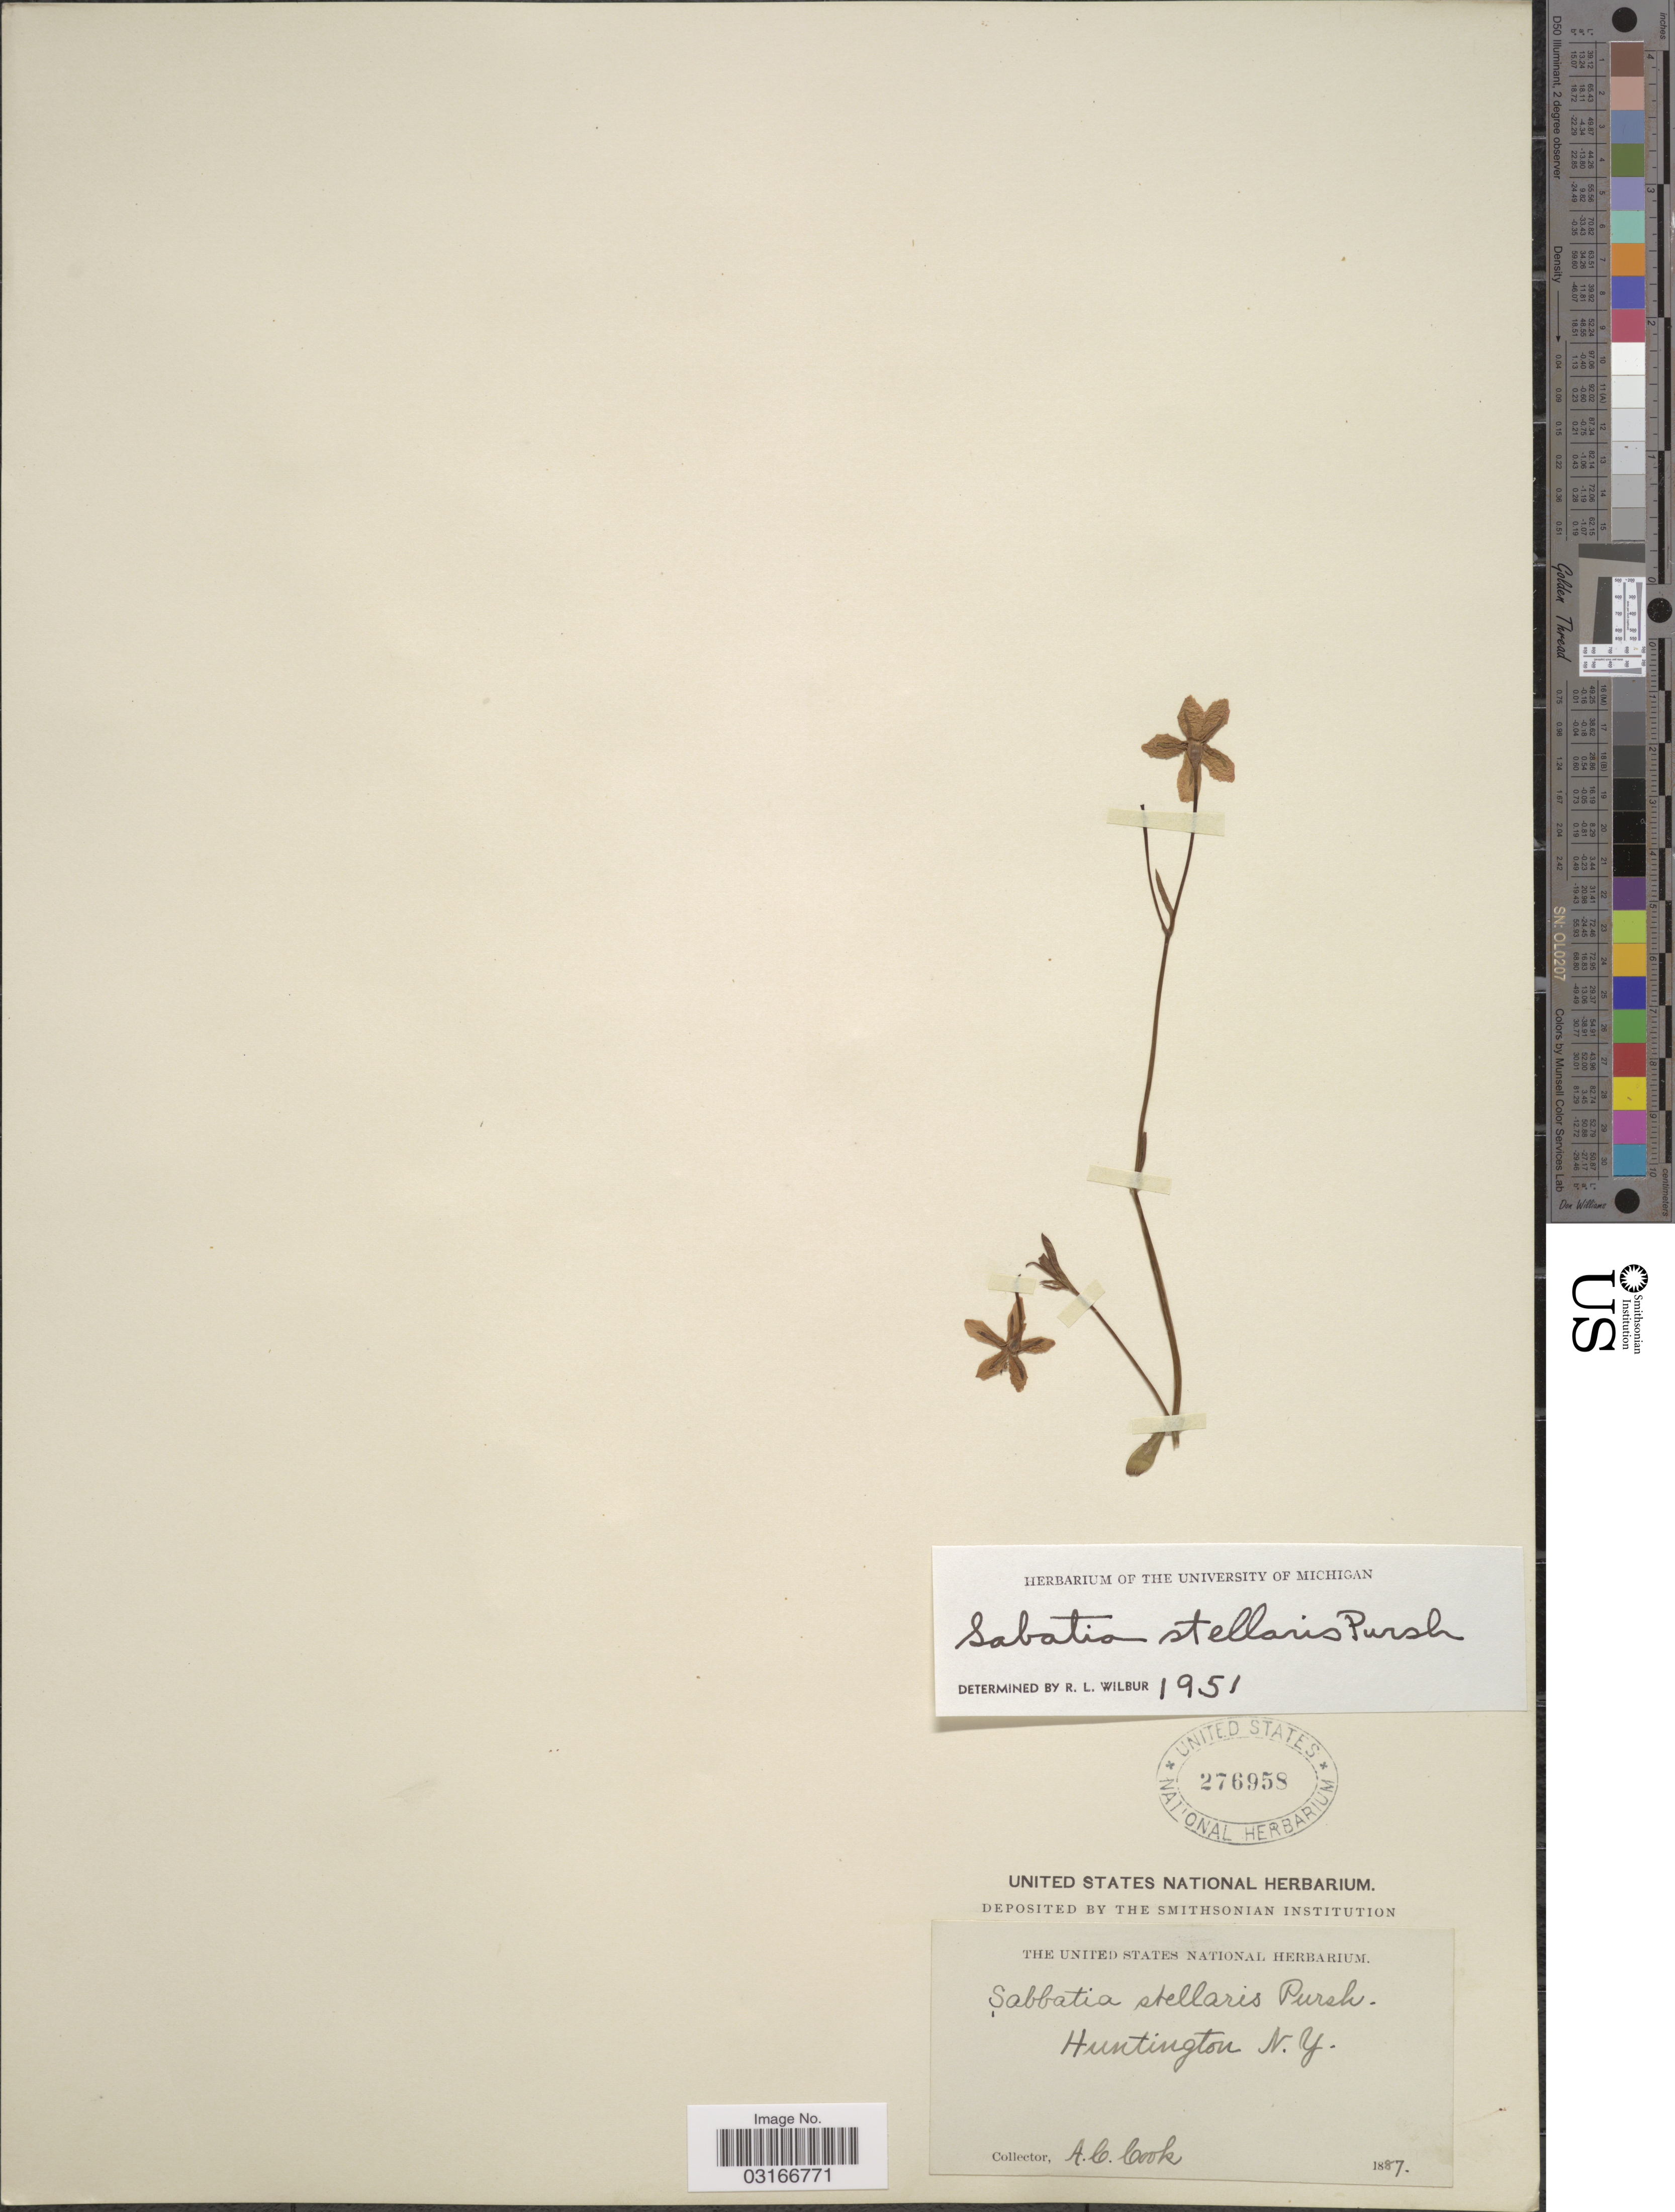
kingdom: Plantae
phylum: Tracheophyta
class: Magnoliopsida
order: Gentianales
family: Gentianaceae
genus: Sabatia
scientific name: Sabatia stellaris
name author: Pursh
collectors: A. Cook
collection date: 1887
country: United States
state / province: New York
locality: Huntington N. Y.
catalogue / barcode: US 276958